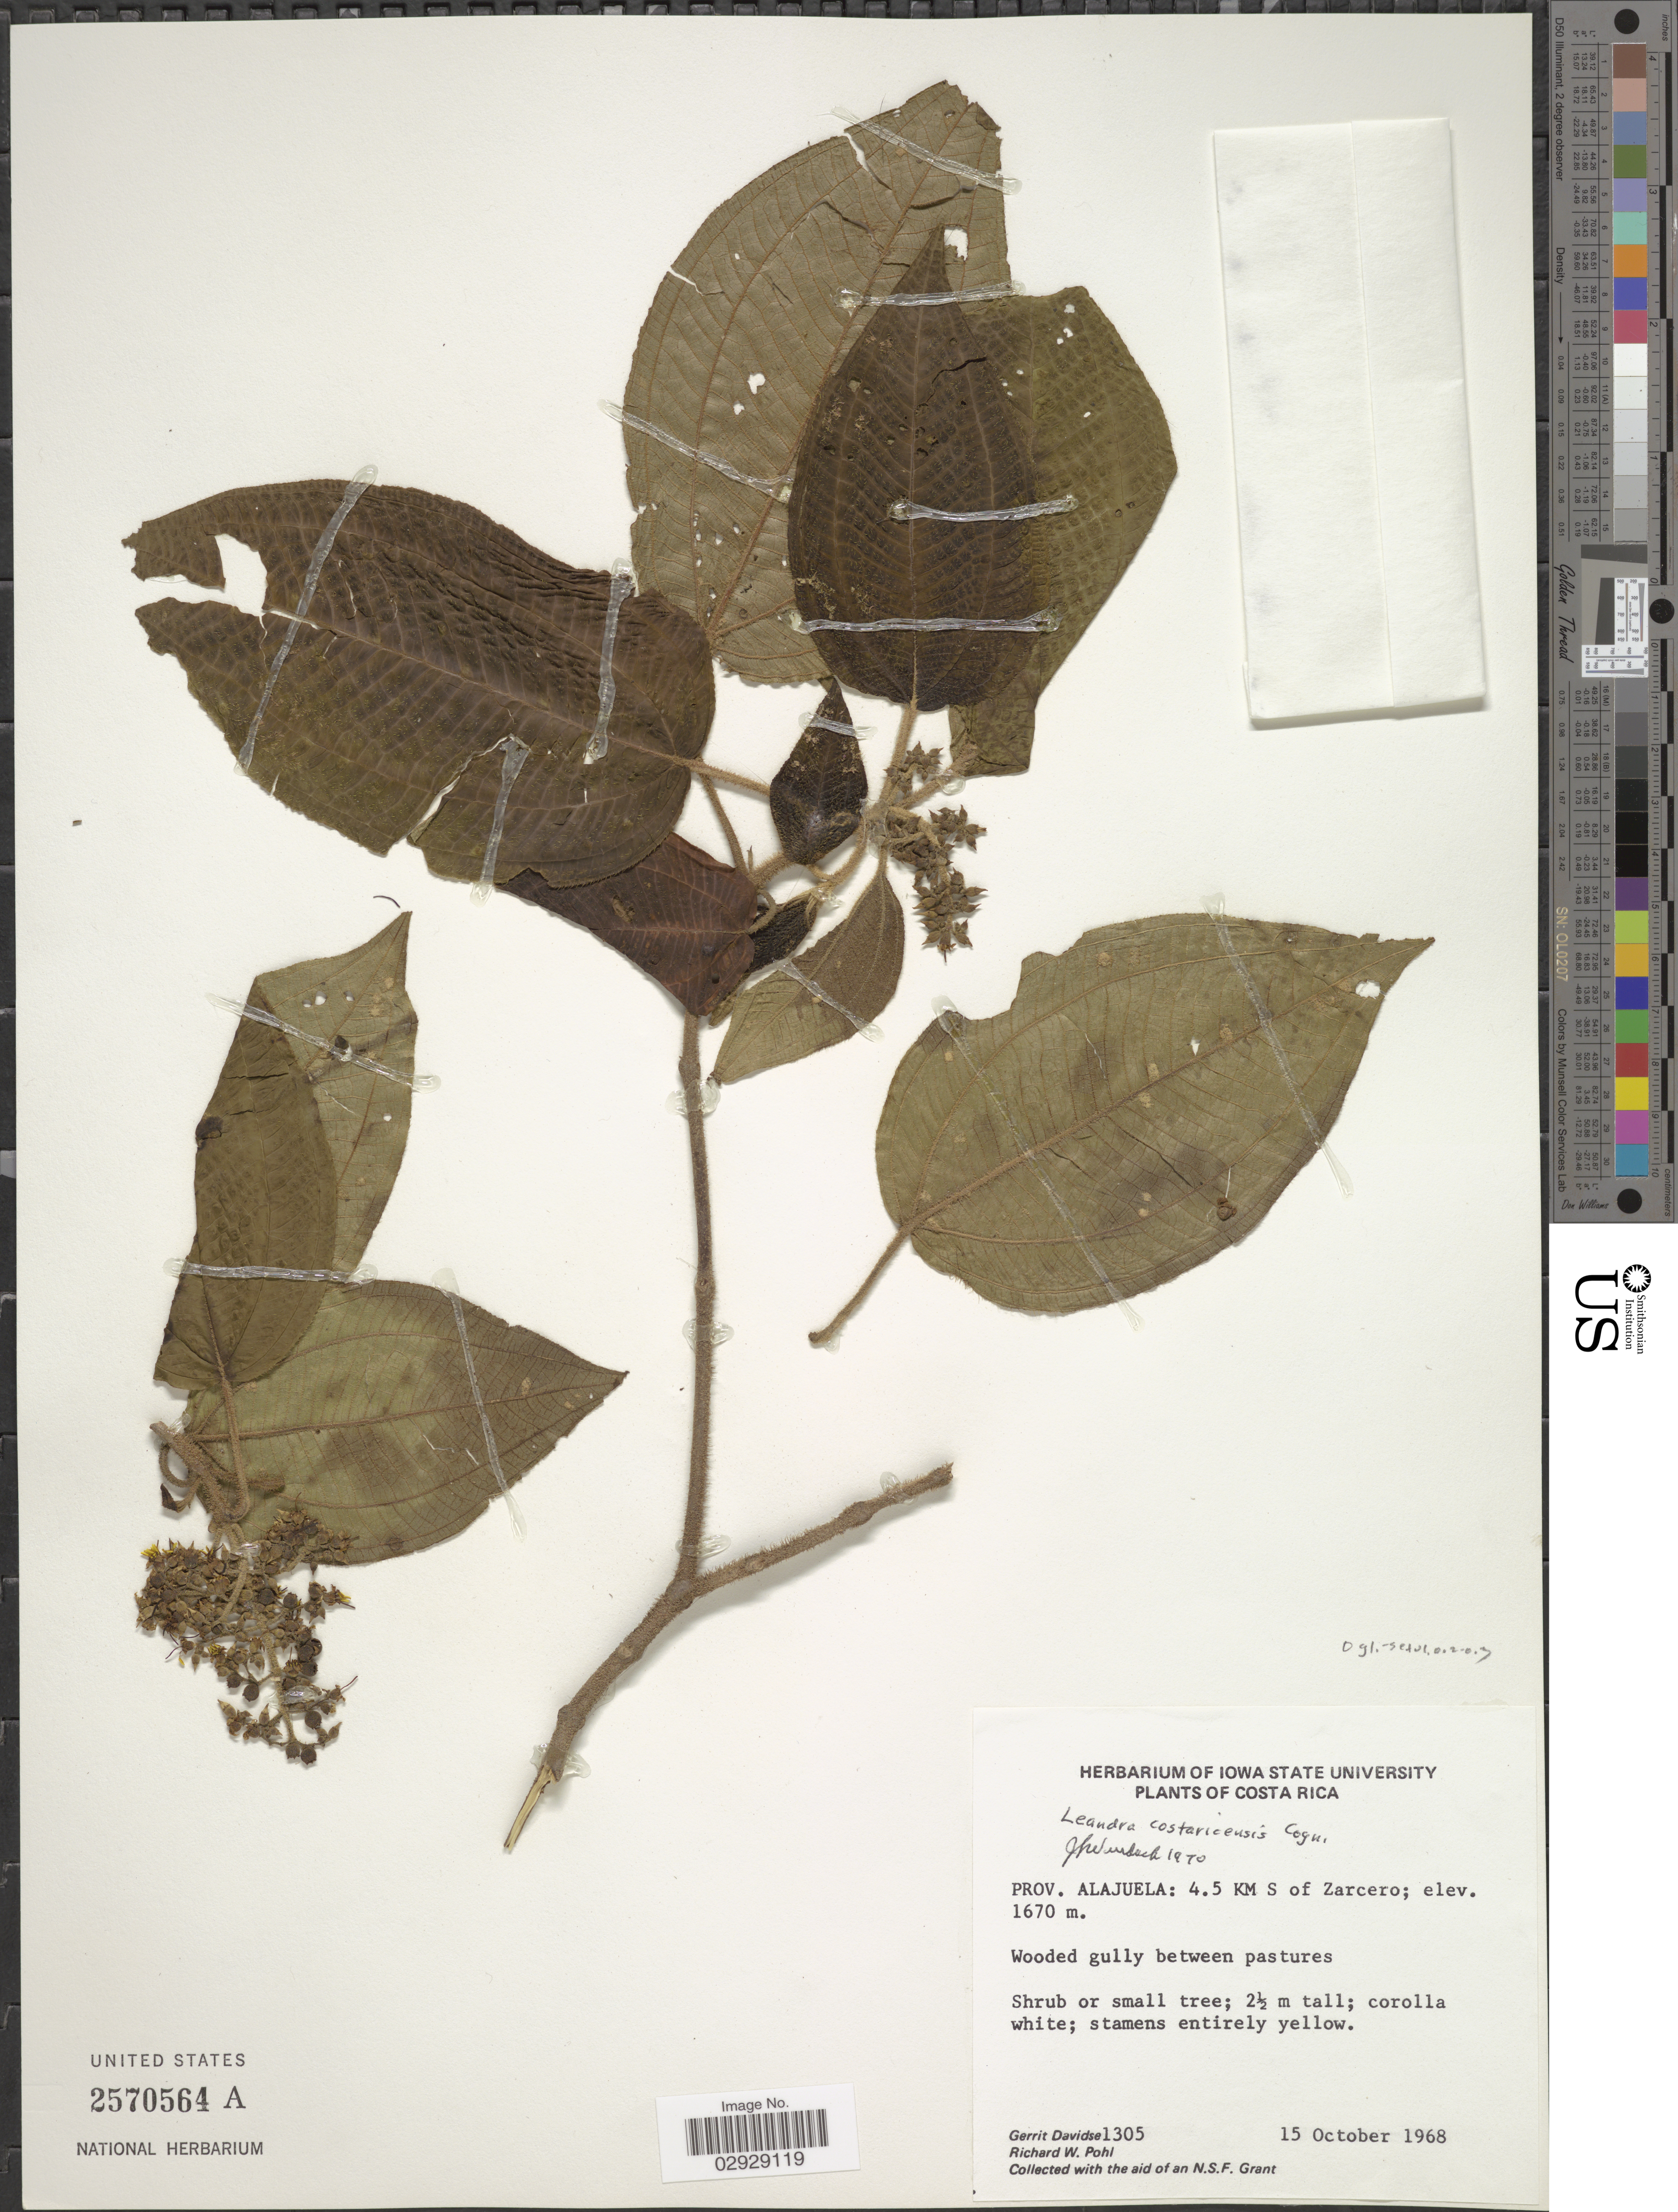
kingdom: Plantae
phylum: Tracheophyta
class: Magnoliopsida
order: Myrtales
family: Melastomataceae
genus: Leandra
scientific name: Leandra costaricensis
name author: Cogn.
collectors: G. Davidse & R. W. Pohl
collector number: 1305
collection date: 1968-10-15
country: Costa Rica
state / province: Alajuela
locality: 4.5 KM S of Zarcero.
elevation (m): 1670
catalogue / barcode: US 2570564A